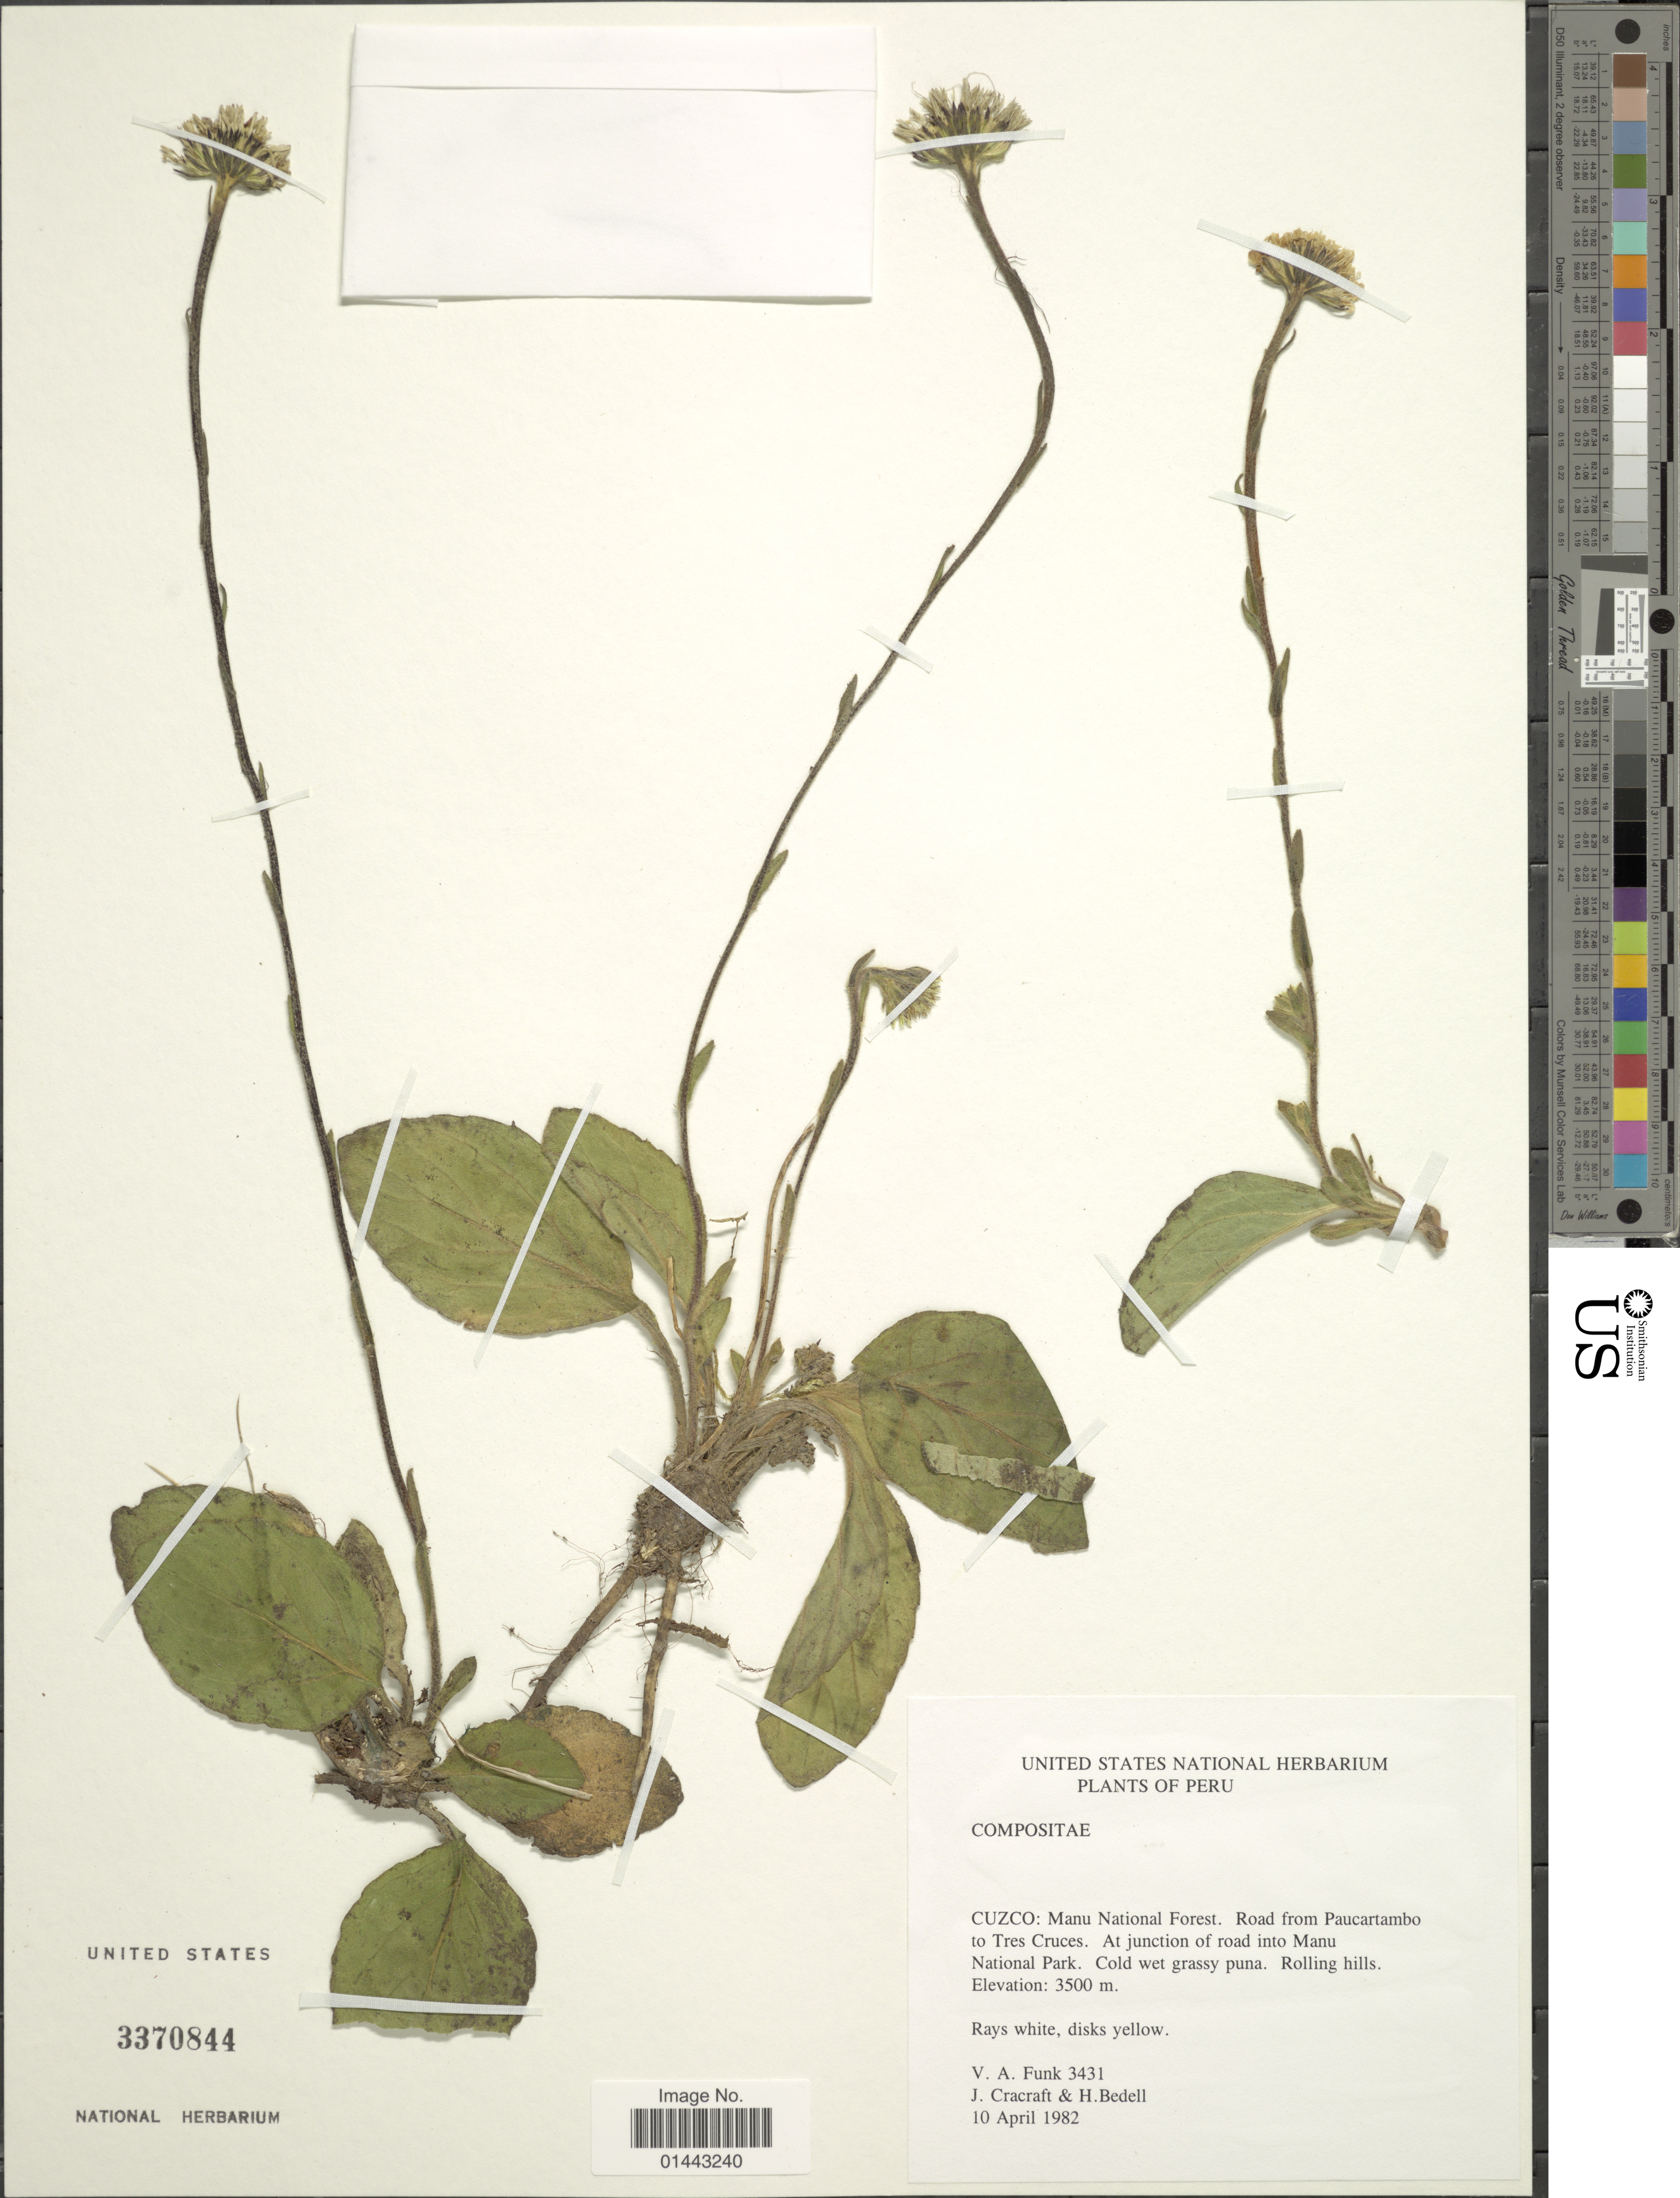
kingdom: Plantae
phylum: Tracheophyta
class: Magnoliopsida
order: Asterales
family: Asteraceae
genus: Oritrophium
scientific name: Oritrophium limnophilum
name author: (Sch. Bip.) Cuatrec.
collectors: V. Funk, J. L. Cracraft & H. Bedell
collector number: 3431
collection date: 1982-04-10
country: Peru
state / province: Cusco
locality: Manu National Forest, road from Paucartambo to Tres Cruces, at junction of road into Manu National Park, rolling hills.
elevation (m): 3500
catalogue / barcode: US 3370844